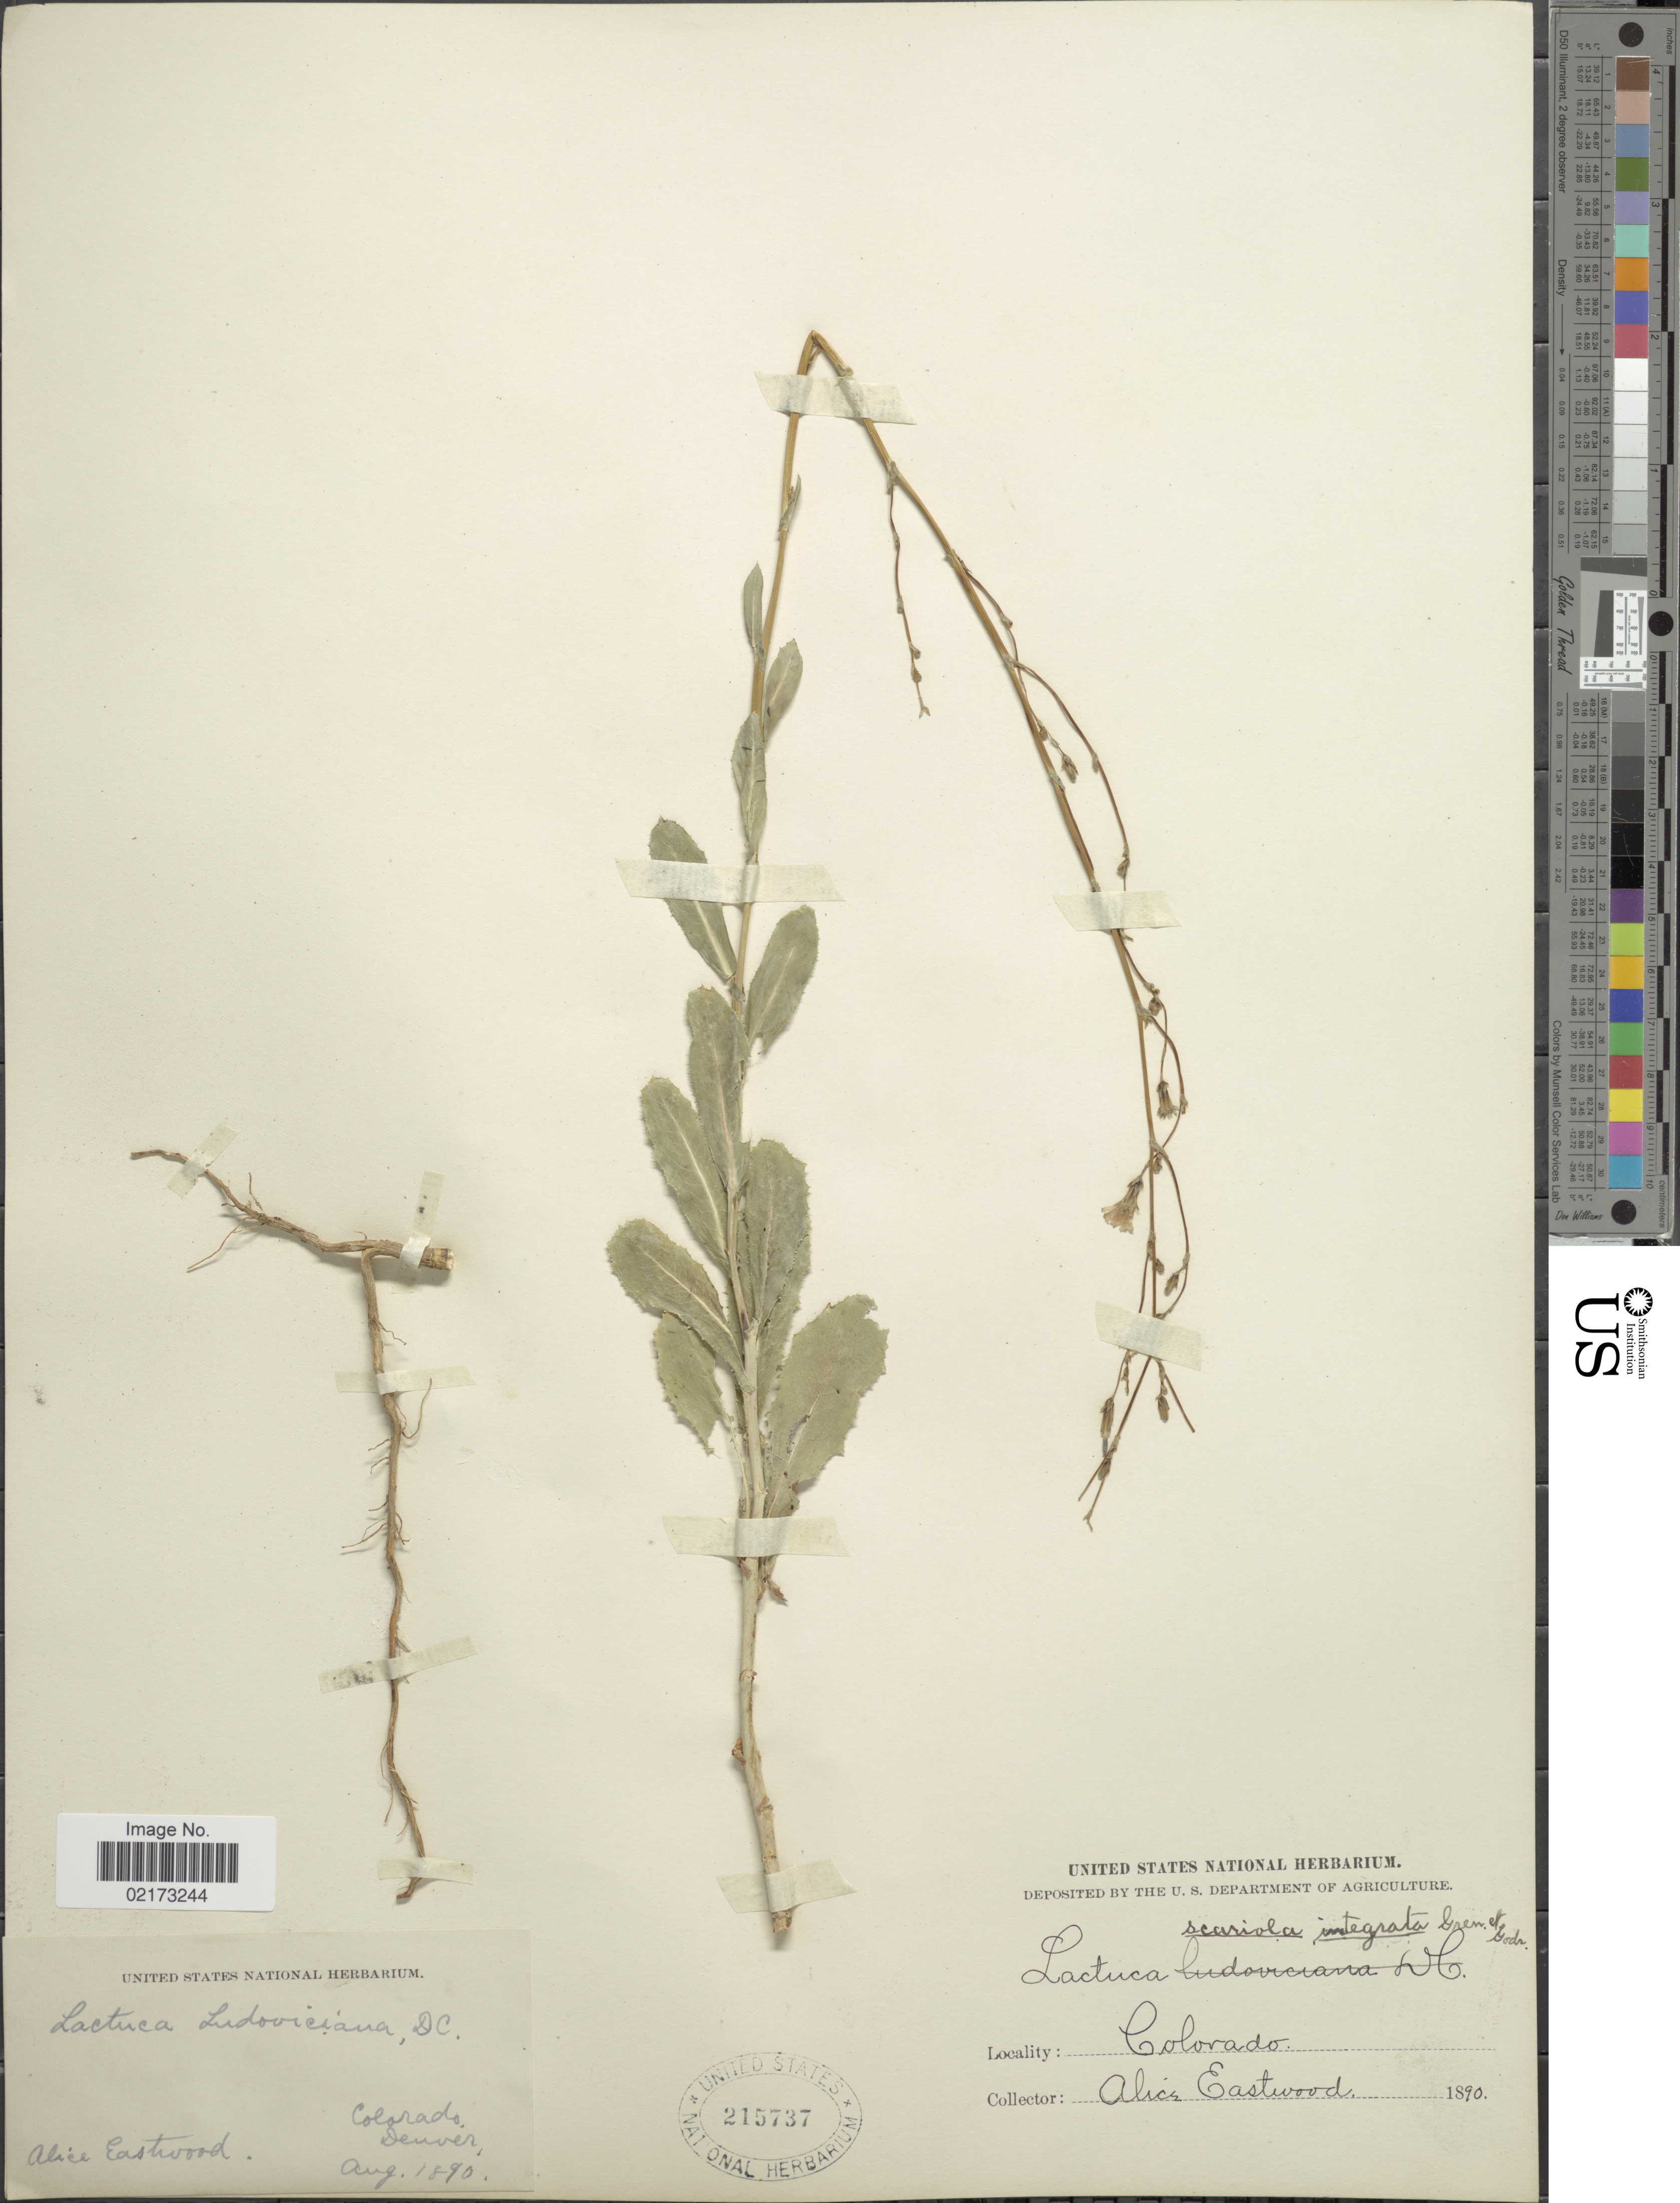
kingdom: Plantae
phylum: Tracheophyta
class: Magnoliopsida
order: Asterales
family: Asteraceae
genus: Lactuca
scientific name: Lactuca serriola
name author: L.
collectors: A. Eastwood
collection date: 1890-08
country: United States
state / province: Colorado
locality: Denver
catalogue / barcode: US 215737